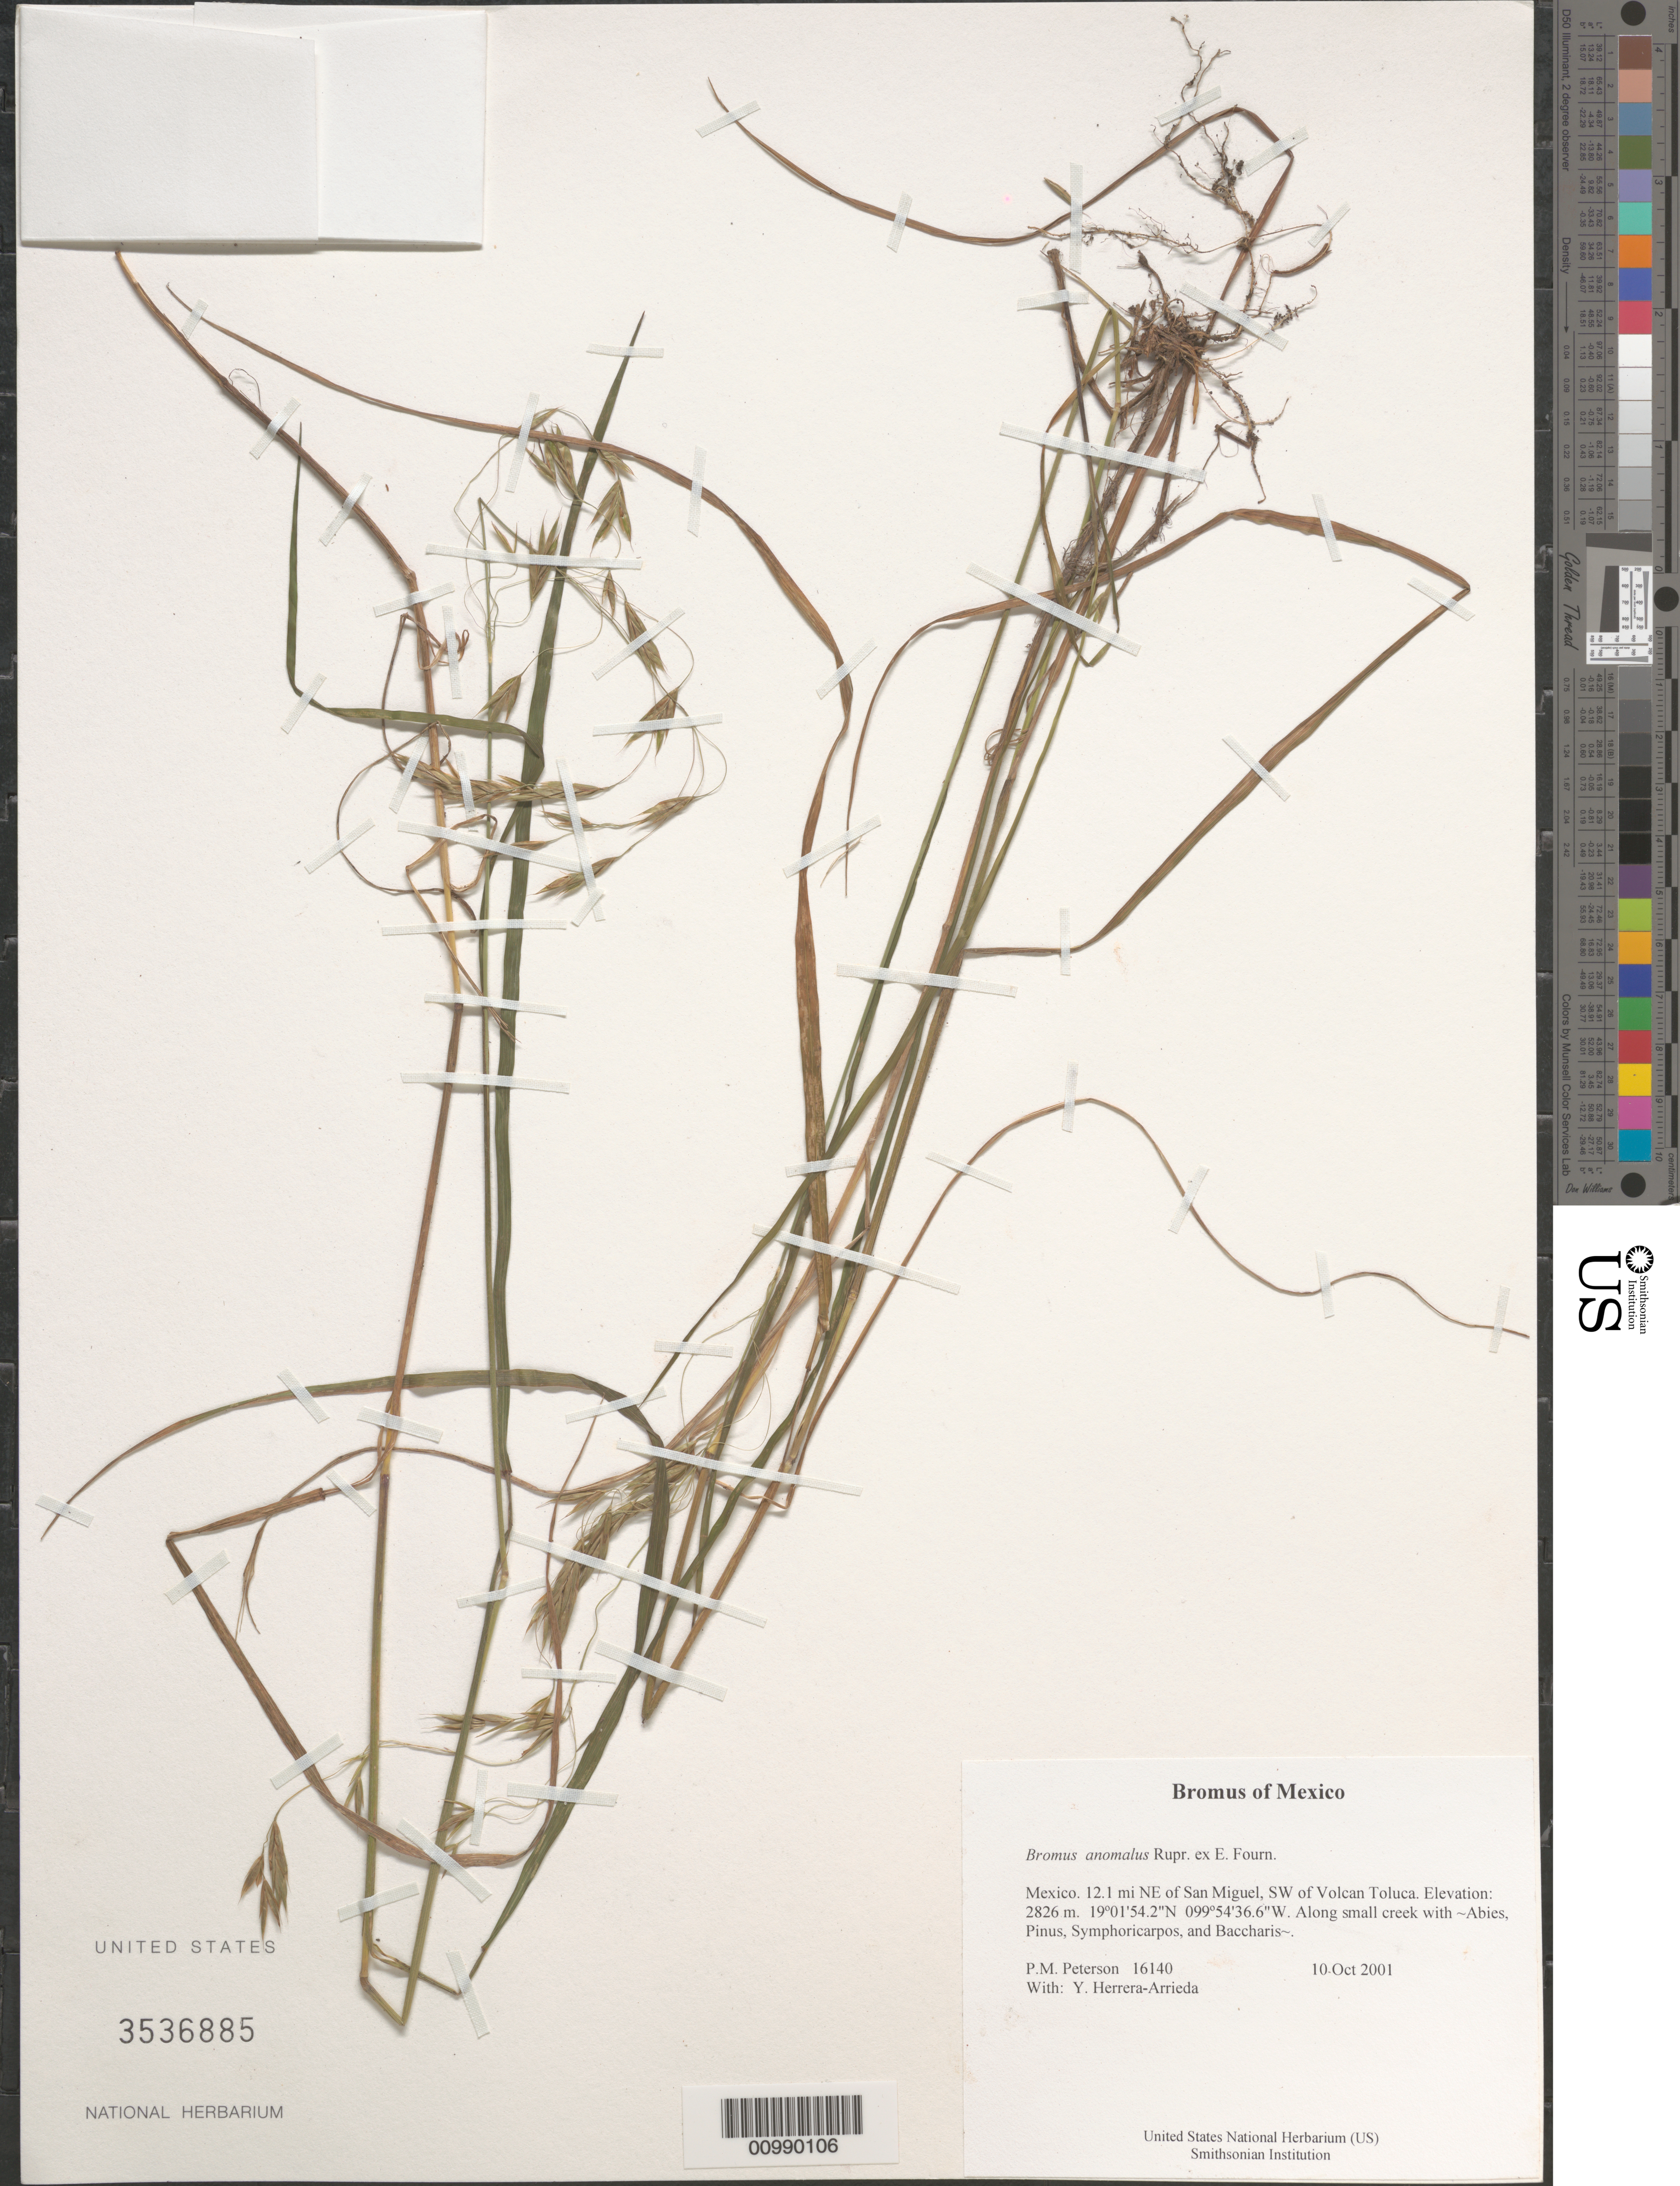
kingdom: Plantae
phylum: Tracheophyta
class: Liliopsida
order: Poales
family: Poaceae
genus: Bromus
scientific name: Bromus anomalus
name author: Rupr. ex E. Fourn.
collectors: P. M. Peterson & Y. Herrera Arrieta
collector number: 16140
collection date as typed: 10 Oct 2001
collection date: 2001-10-10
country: Mexico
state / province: México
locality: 12.1 mi NE of San Miguel, SW of Volcan Toluca.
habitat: Along small creek with ~Abies, Pinus, Symphoricarpos, and Baccharis~.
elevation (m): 2826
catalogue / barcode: US 3536885